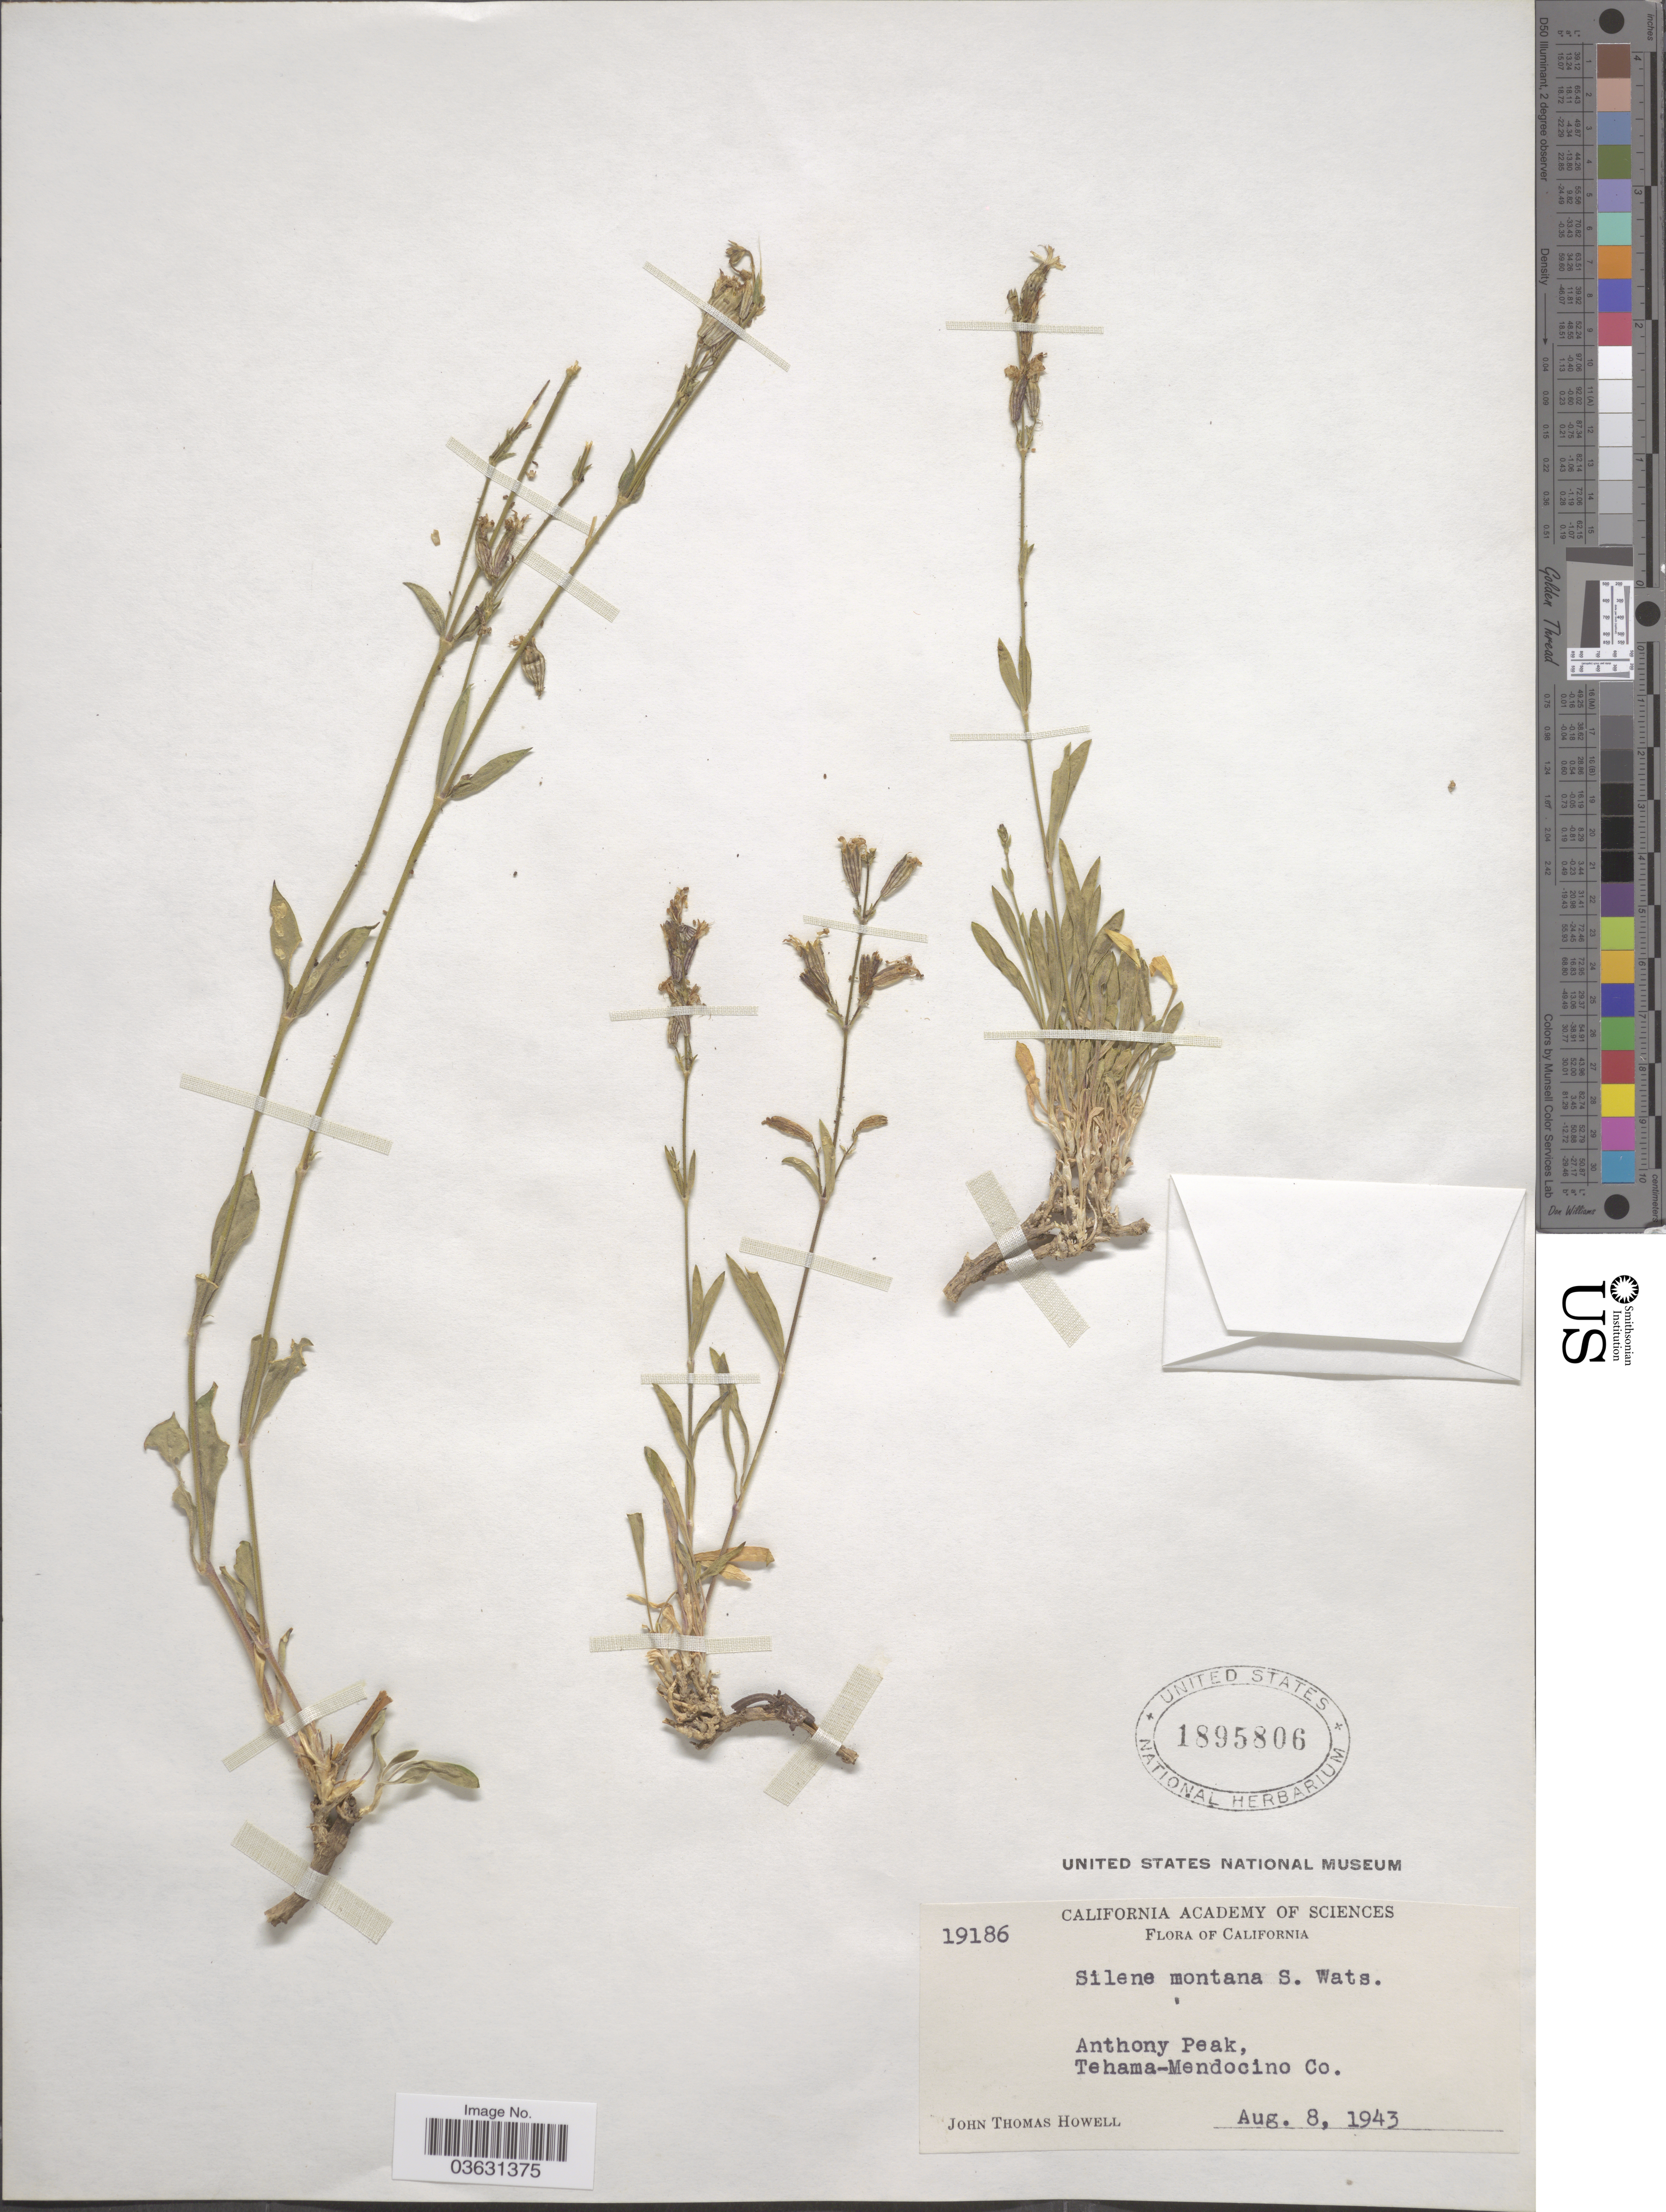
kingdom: Plantae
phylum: Tracheophyta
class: Magnoliopsida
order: Caryophyllales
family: Caryophyllaceae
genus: Silene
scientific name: Silene montana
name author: Arrond.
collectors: J. T. Howell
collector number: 19186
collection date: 1943-08-08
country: United States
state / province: California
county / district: Mendocino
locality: Anthony Peak, Tehama-Mendocino Co.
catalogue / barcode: US 1895806